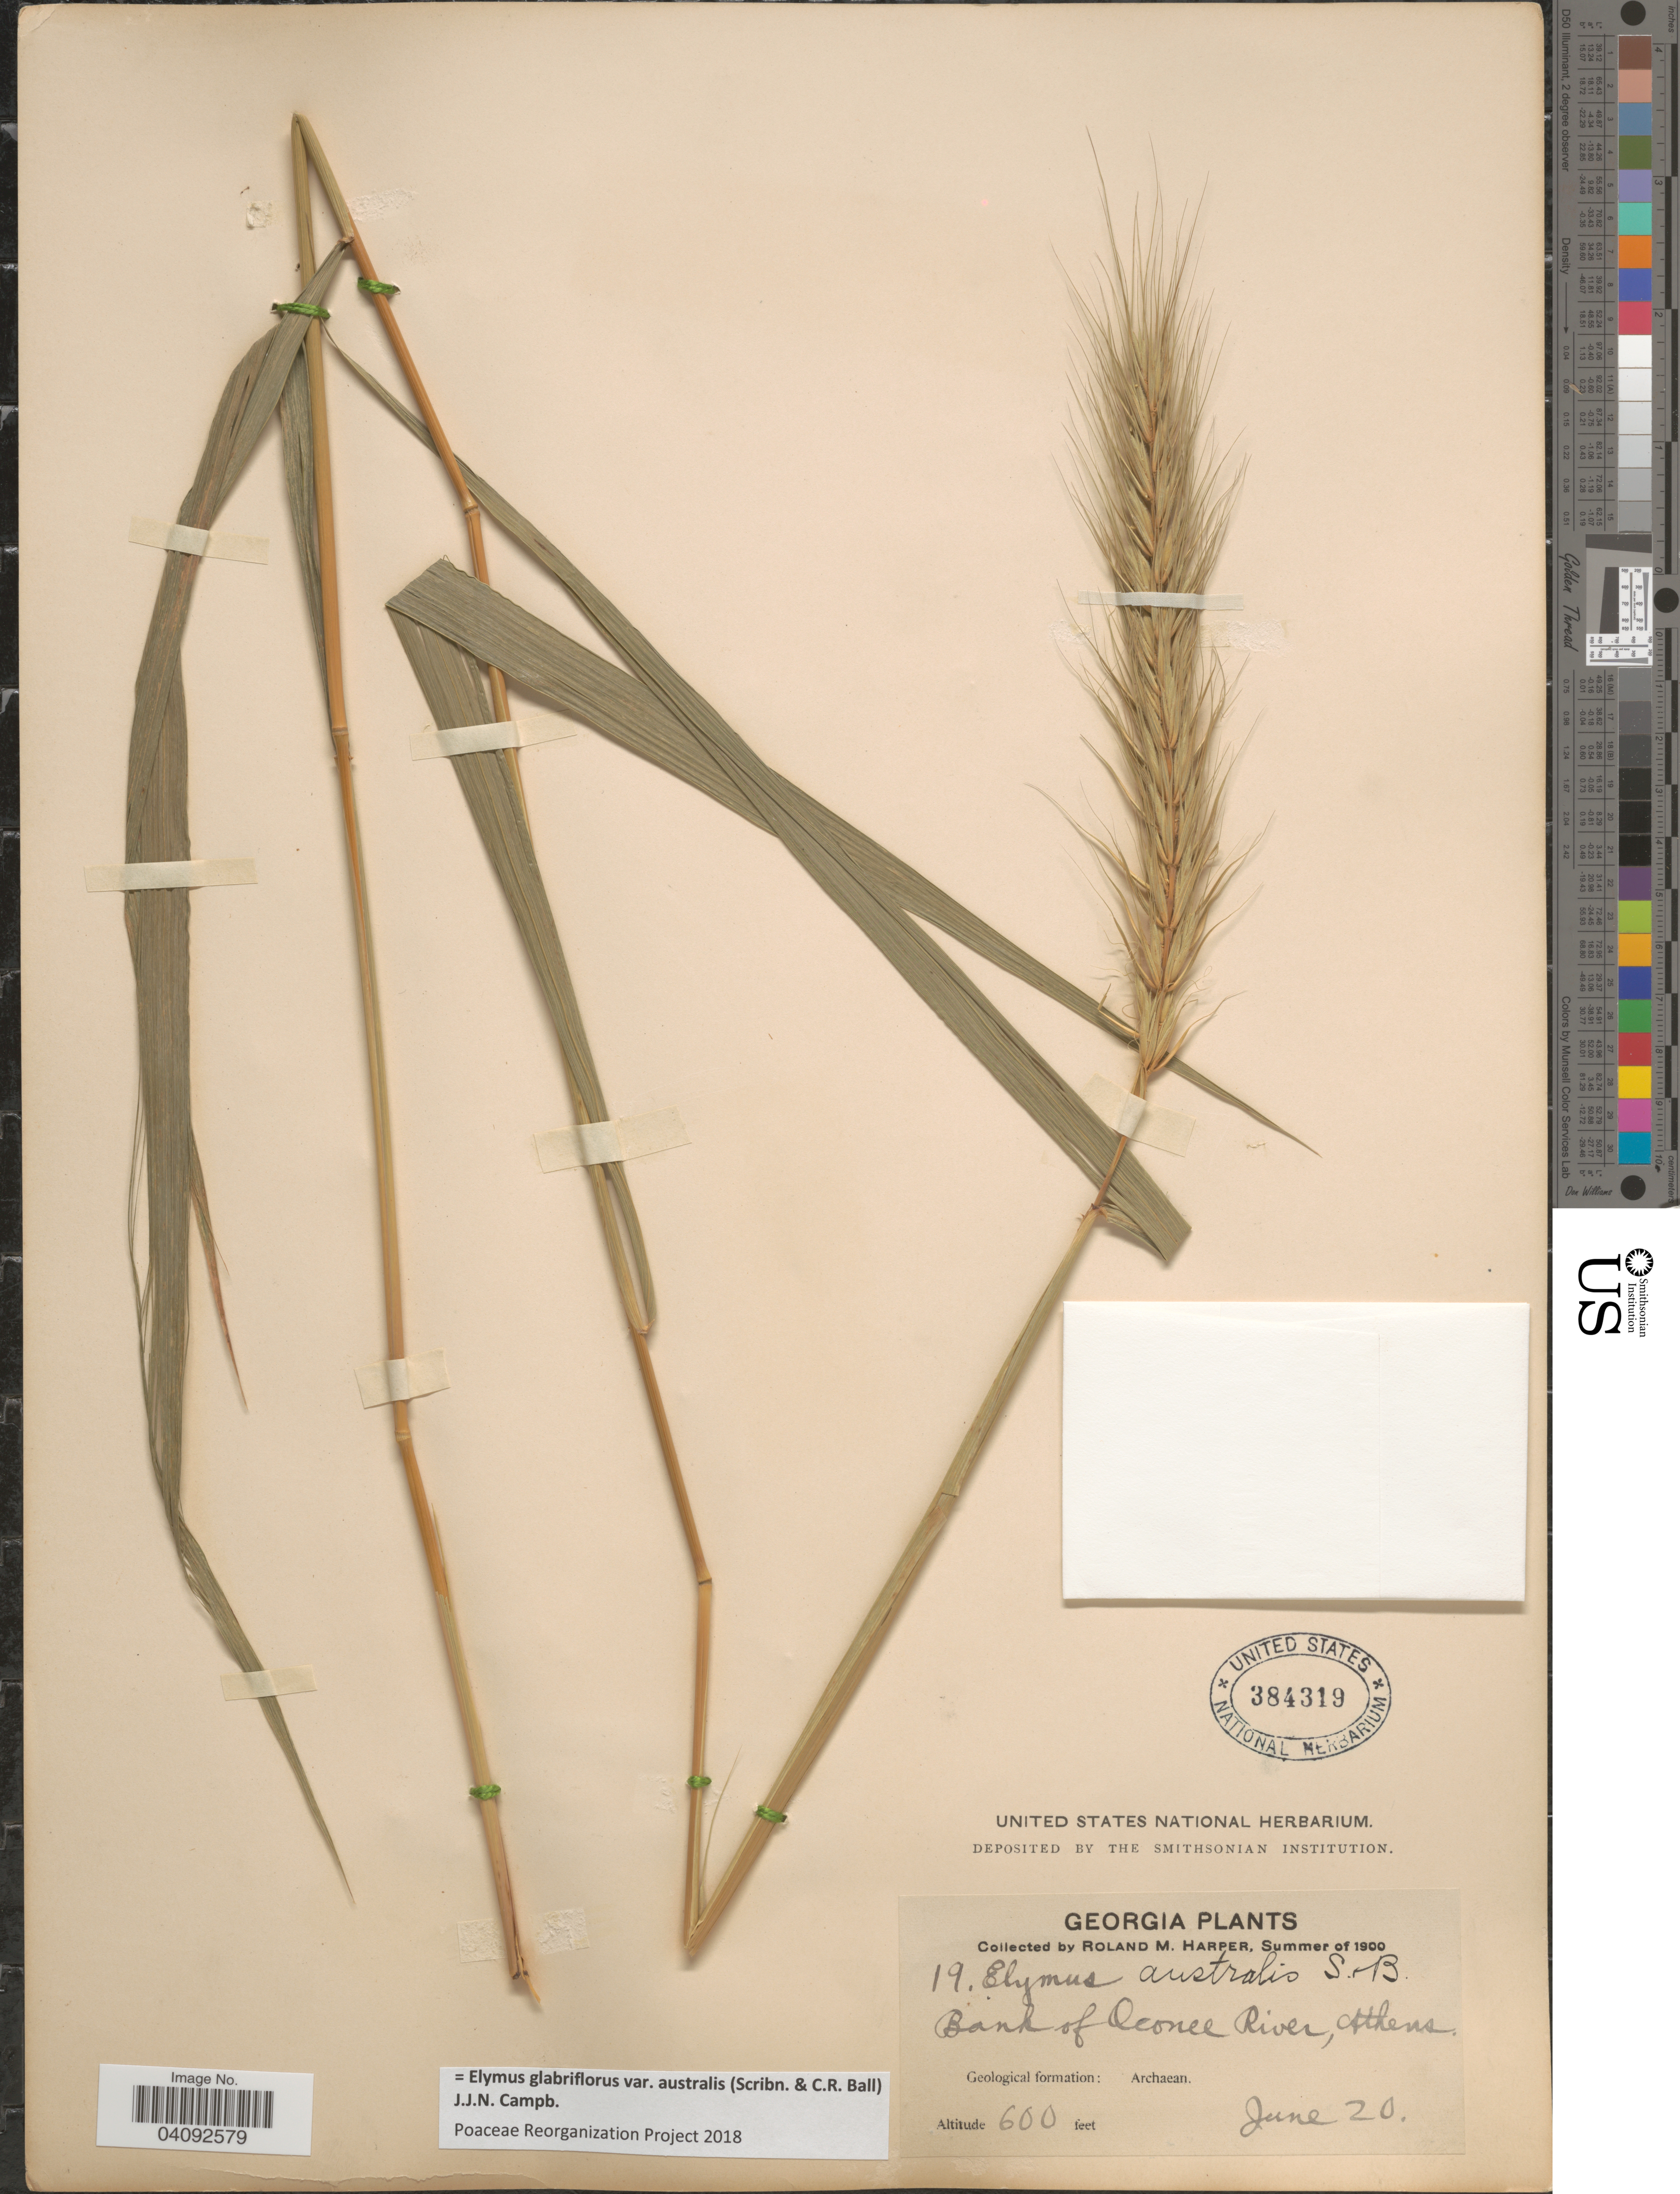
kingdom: Plantae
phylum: Tracheophyta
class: Liliopsida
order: Poales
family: Poaceae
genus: Elymus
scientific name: Elymus glabriflorus var. australis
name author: (Scribn. & C.R. Ball) J.J.N. Campb.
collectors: R. M. Harper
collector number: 19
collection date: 1900-06-20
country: United States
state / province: Georgia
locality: Bank of Oconee River, Athens. Geological formation: Archaean.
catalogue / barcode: US 384319